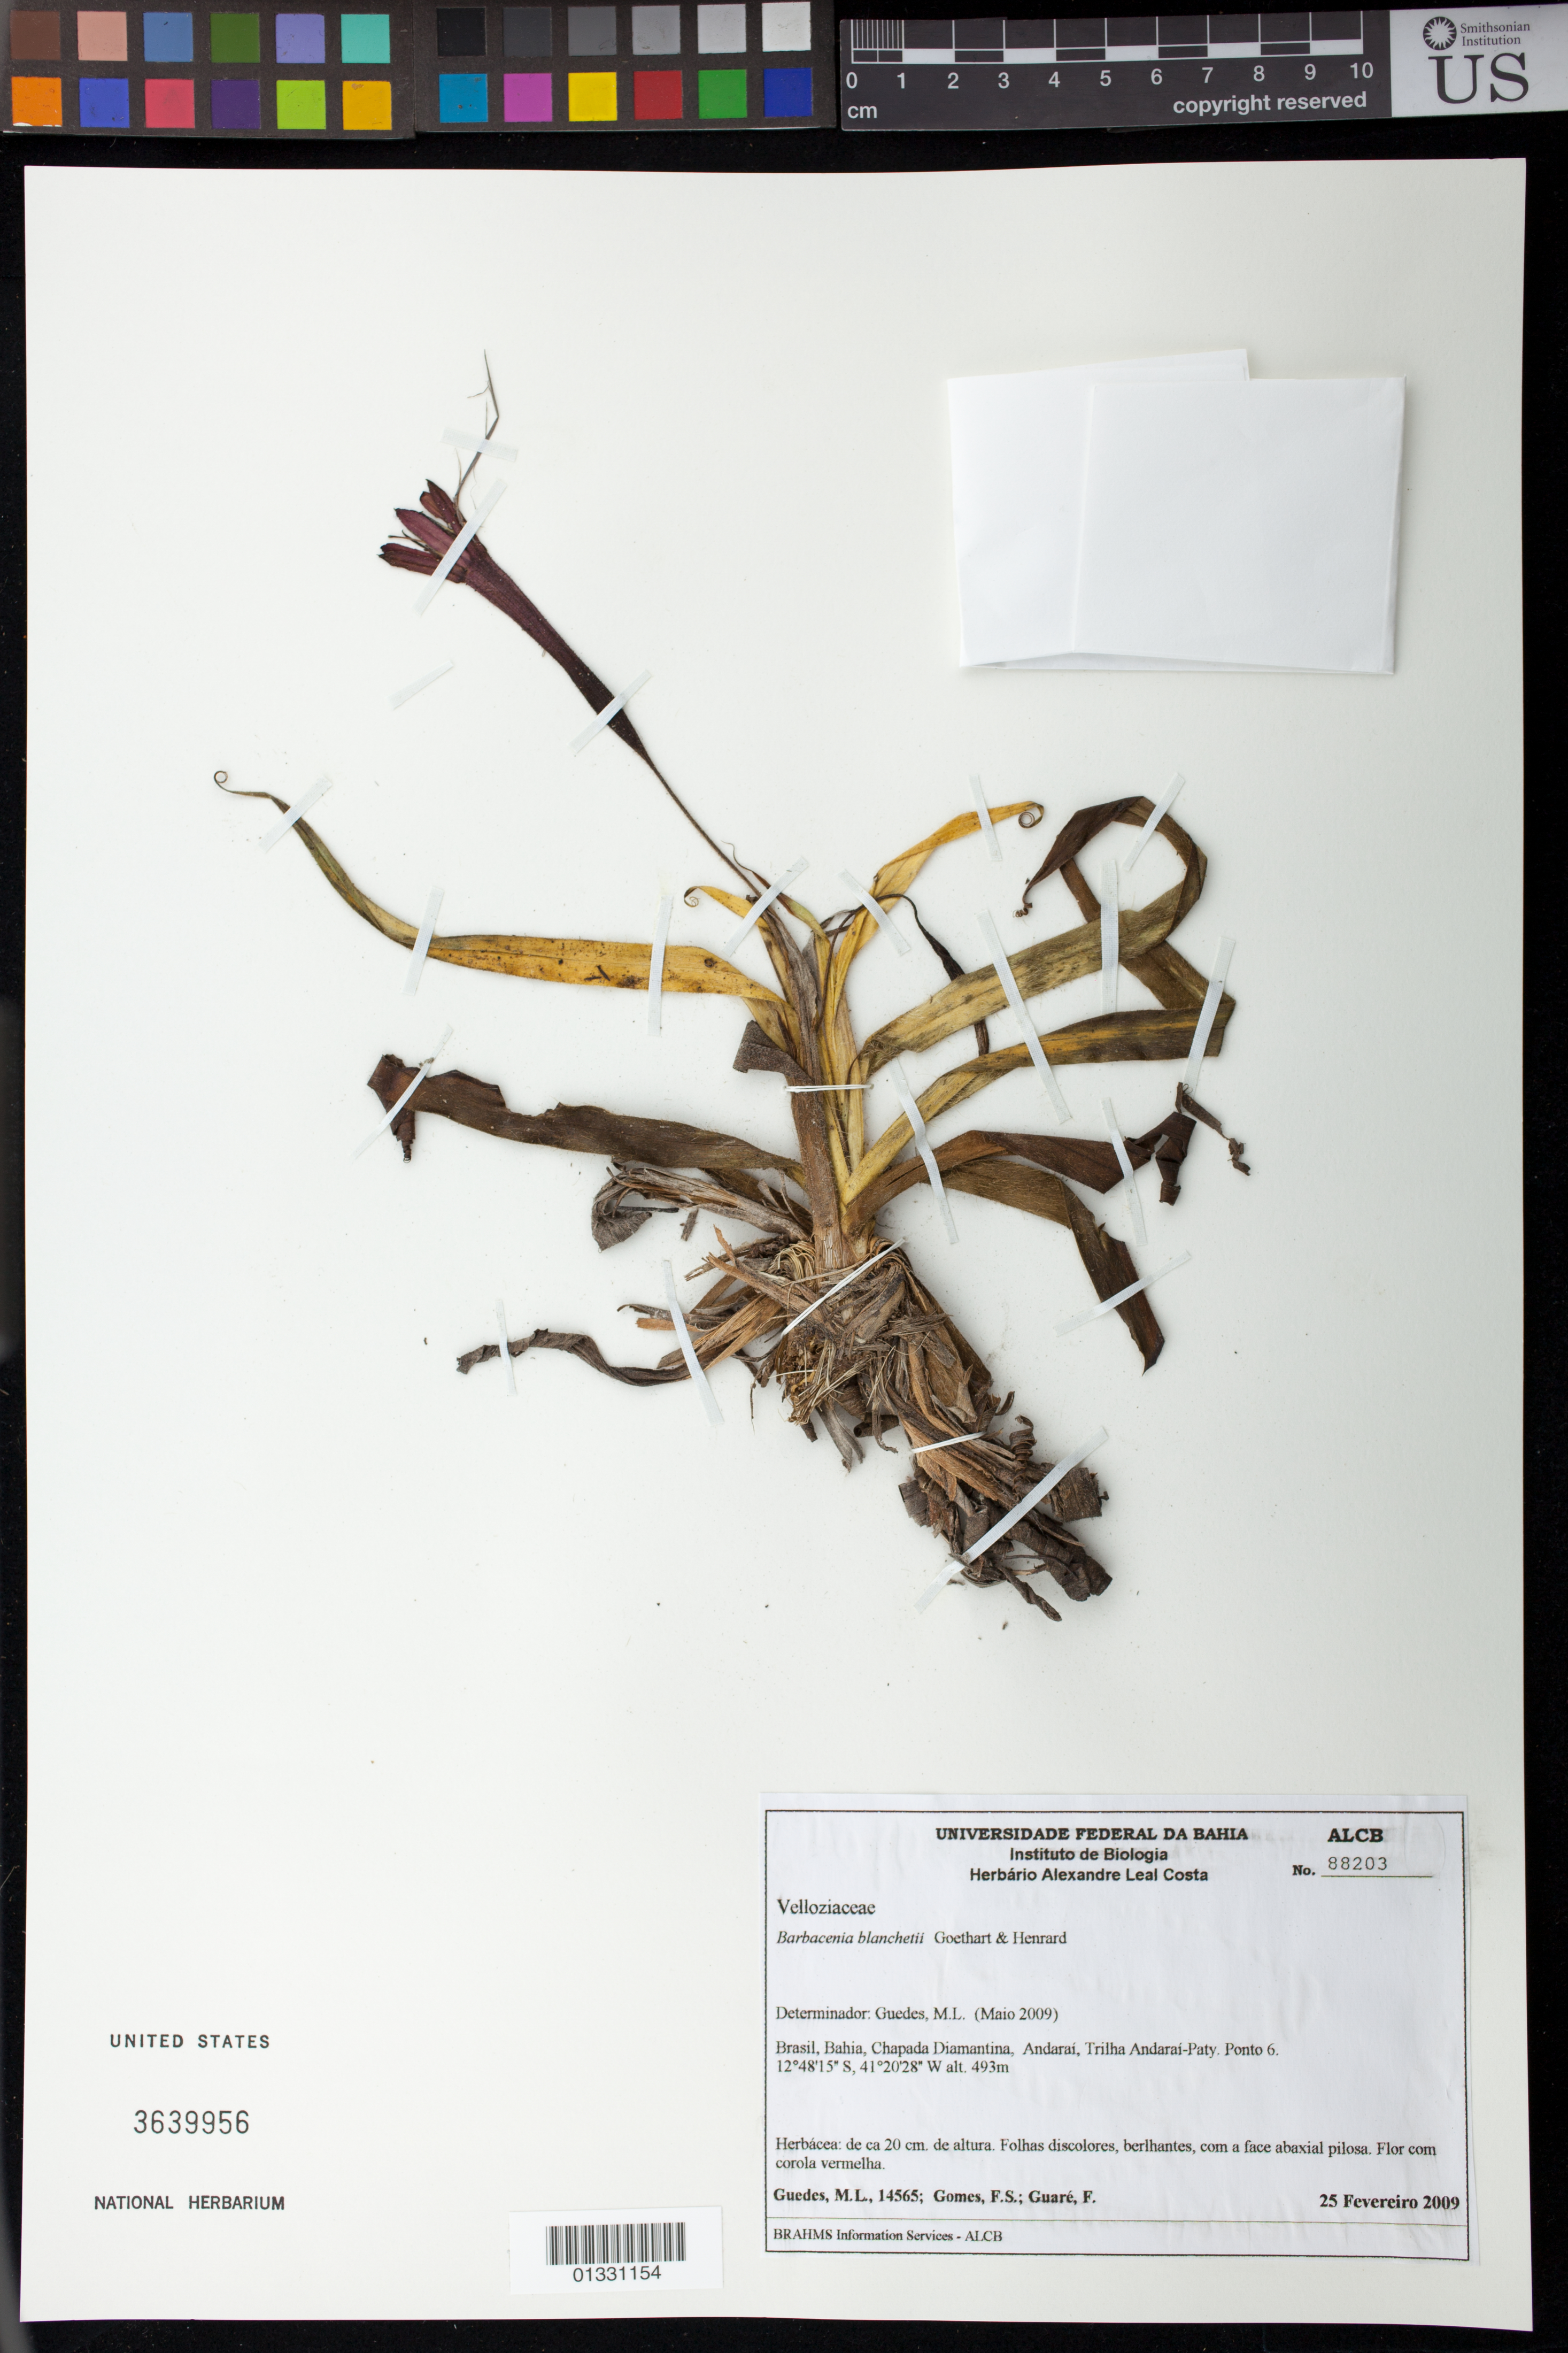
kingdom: Plantae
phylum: Tracheophyta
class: Liliopsida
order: Pandanales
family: Velloziaceae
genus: Barbacenia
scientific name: Barbacenia blanchetii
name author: Goethart & Henr.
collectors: M. L. Guedes, F. S. Gomes & F. Guaré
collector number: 14565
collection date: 2009-02-25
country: Brazil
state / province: Bahia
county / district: Andaraí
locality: Chapada Diamantina, Andaraí, Trilha Andaraí-Paty, Ponto 6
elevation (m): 493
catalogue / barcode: US 3639956